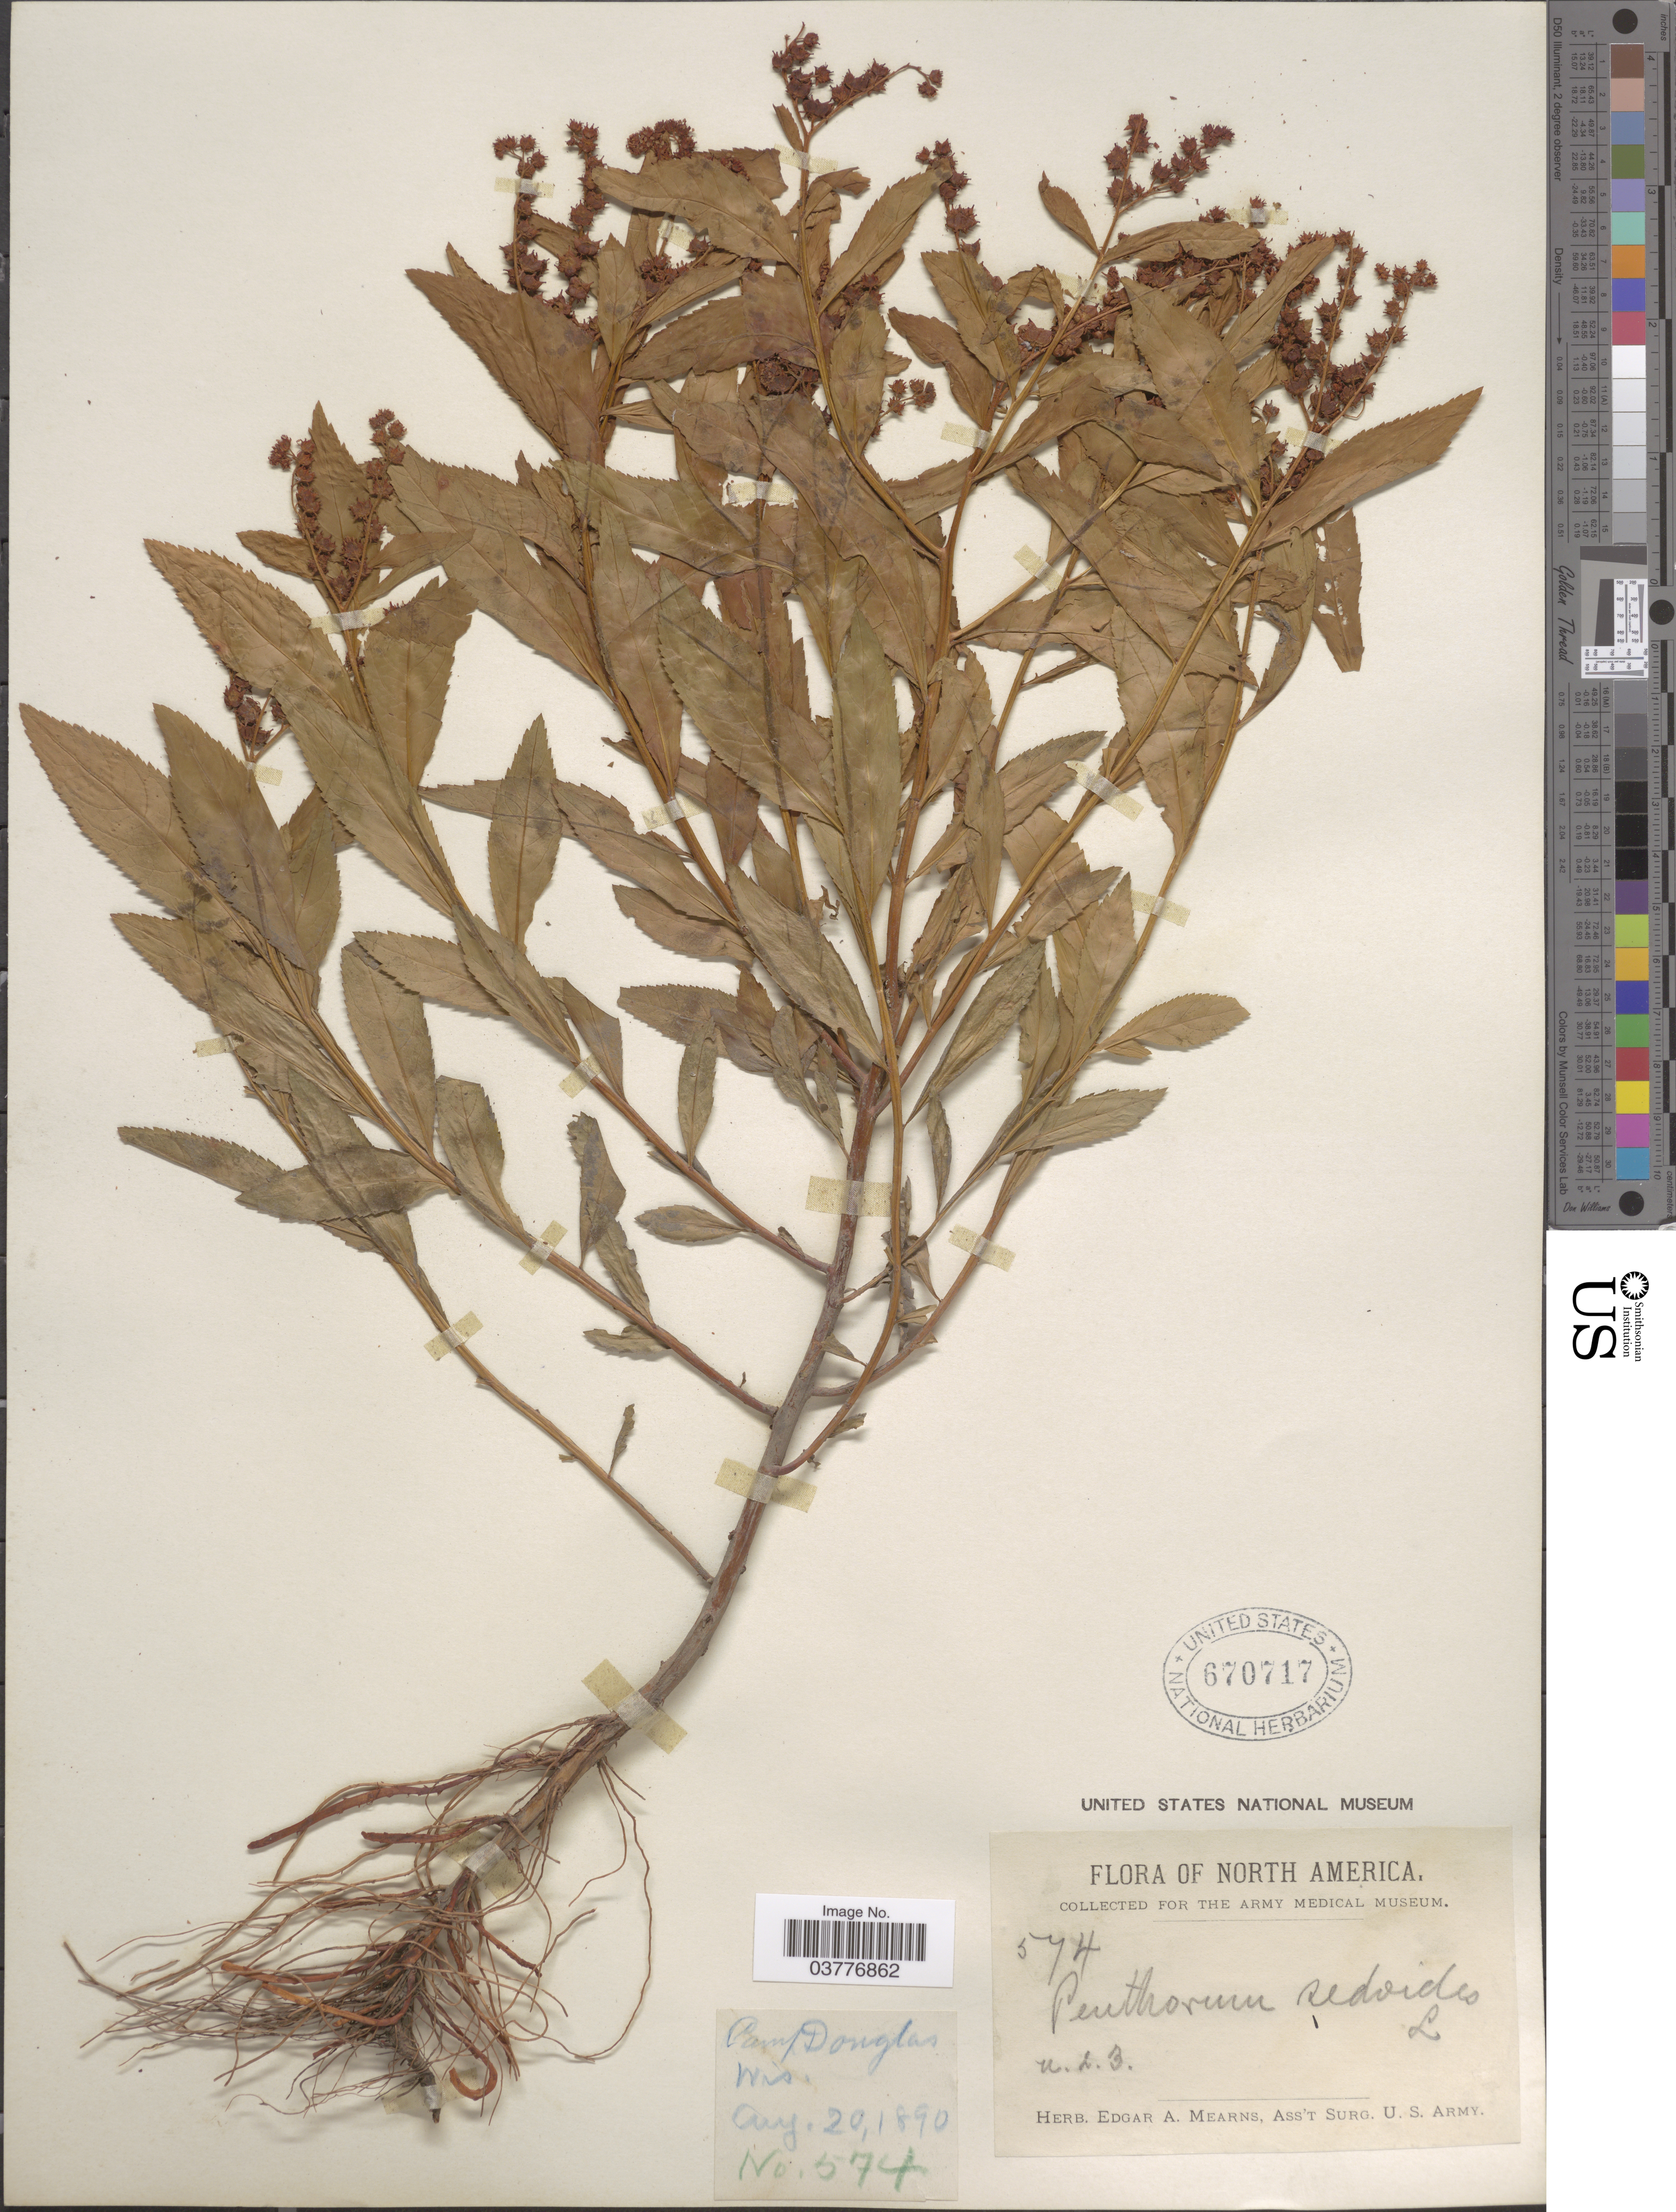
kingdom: Plantae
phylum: Tracheophyta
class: Magnoliopsida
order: Saxifragales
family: Penthoraceae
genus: Penthorum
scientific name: Penthorum sedoides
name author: L.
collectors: ex herb. Edgar A. Mearns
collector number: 574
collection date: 1890-08-20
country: United States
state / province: Wisconsin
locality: Camp Douglas.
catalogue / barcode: US 670717